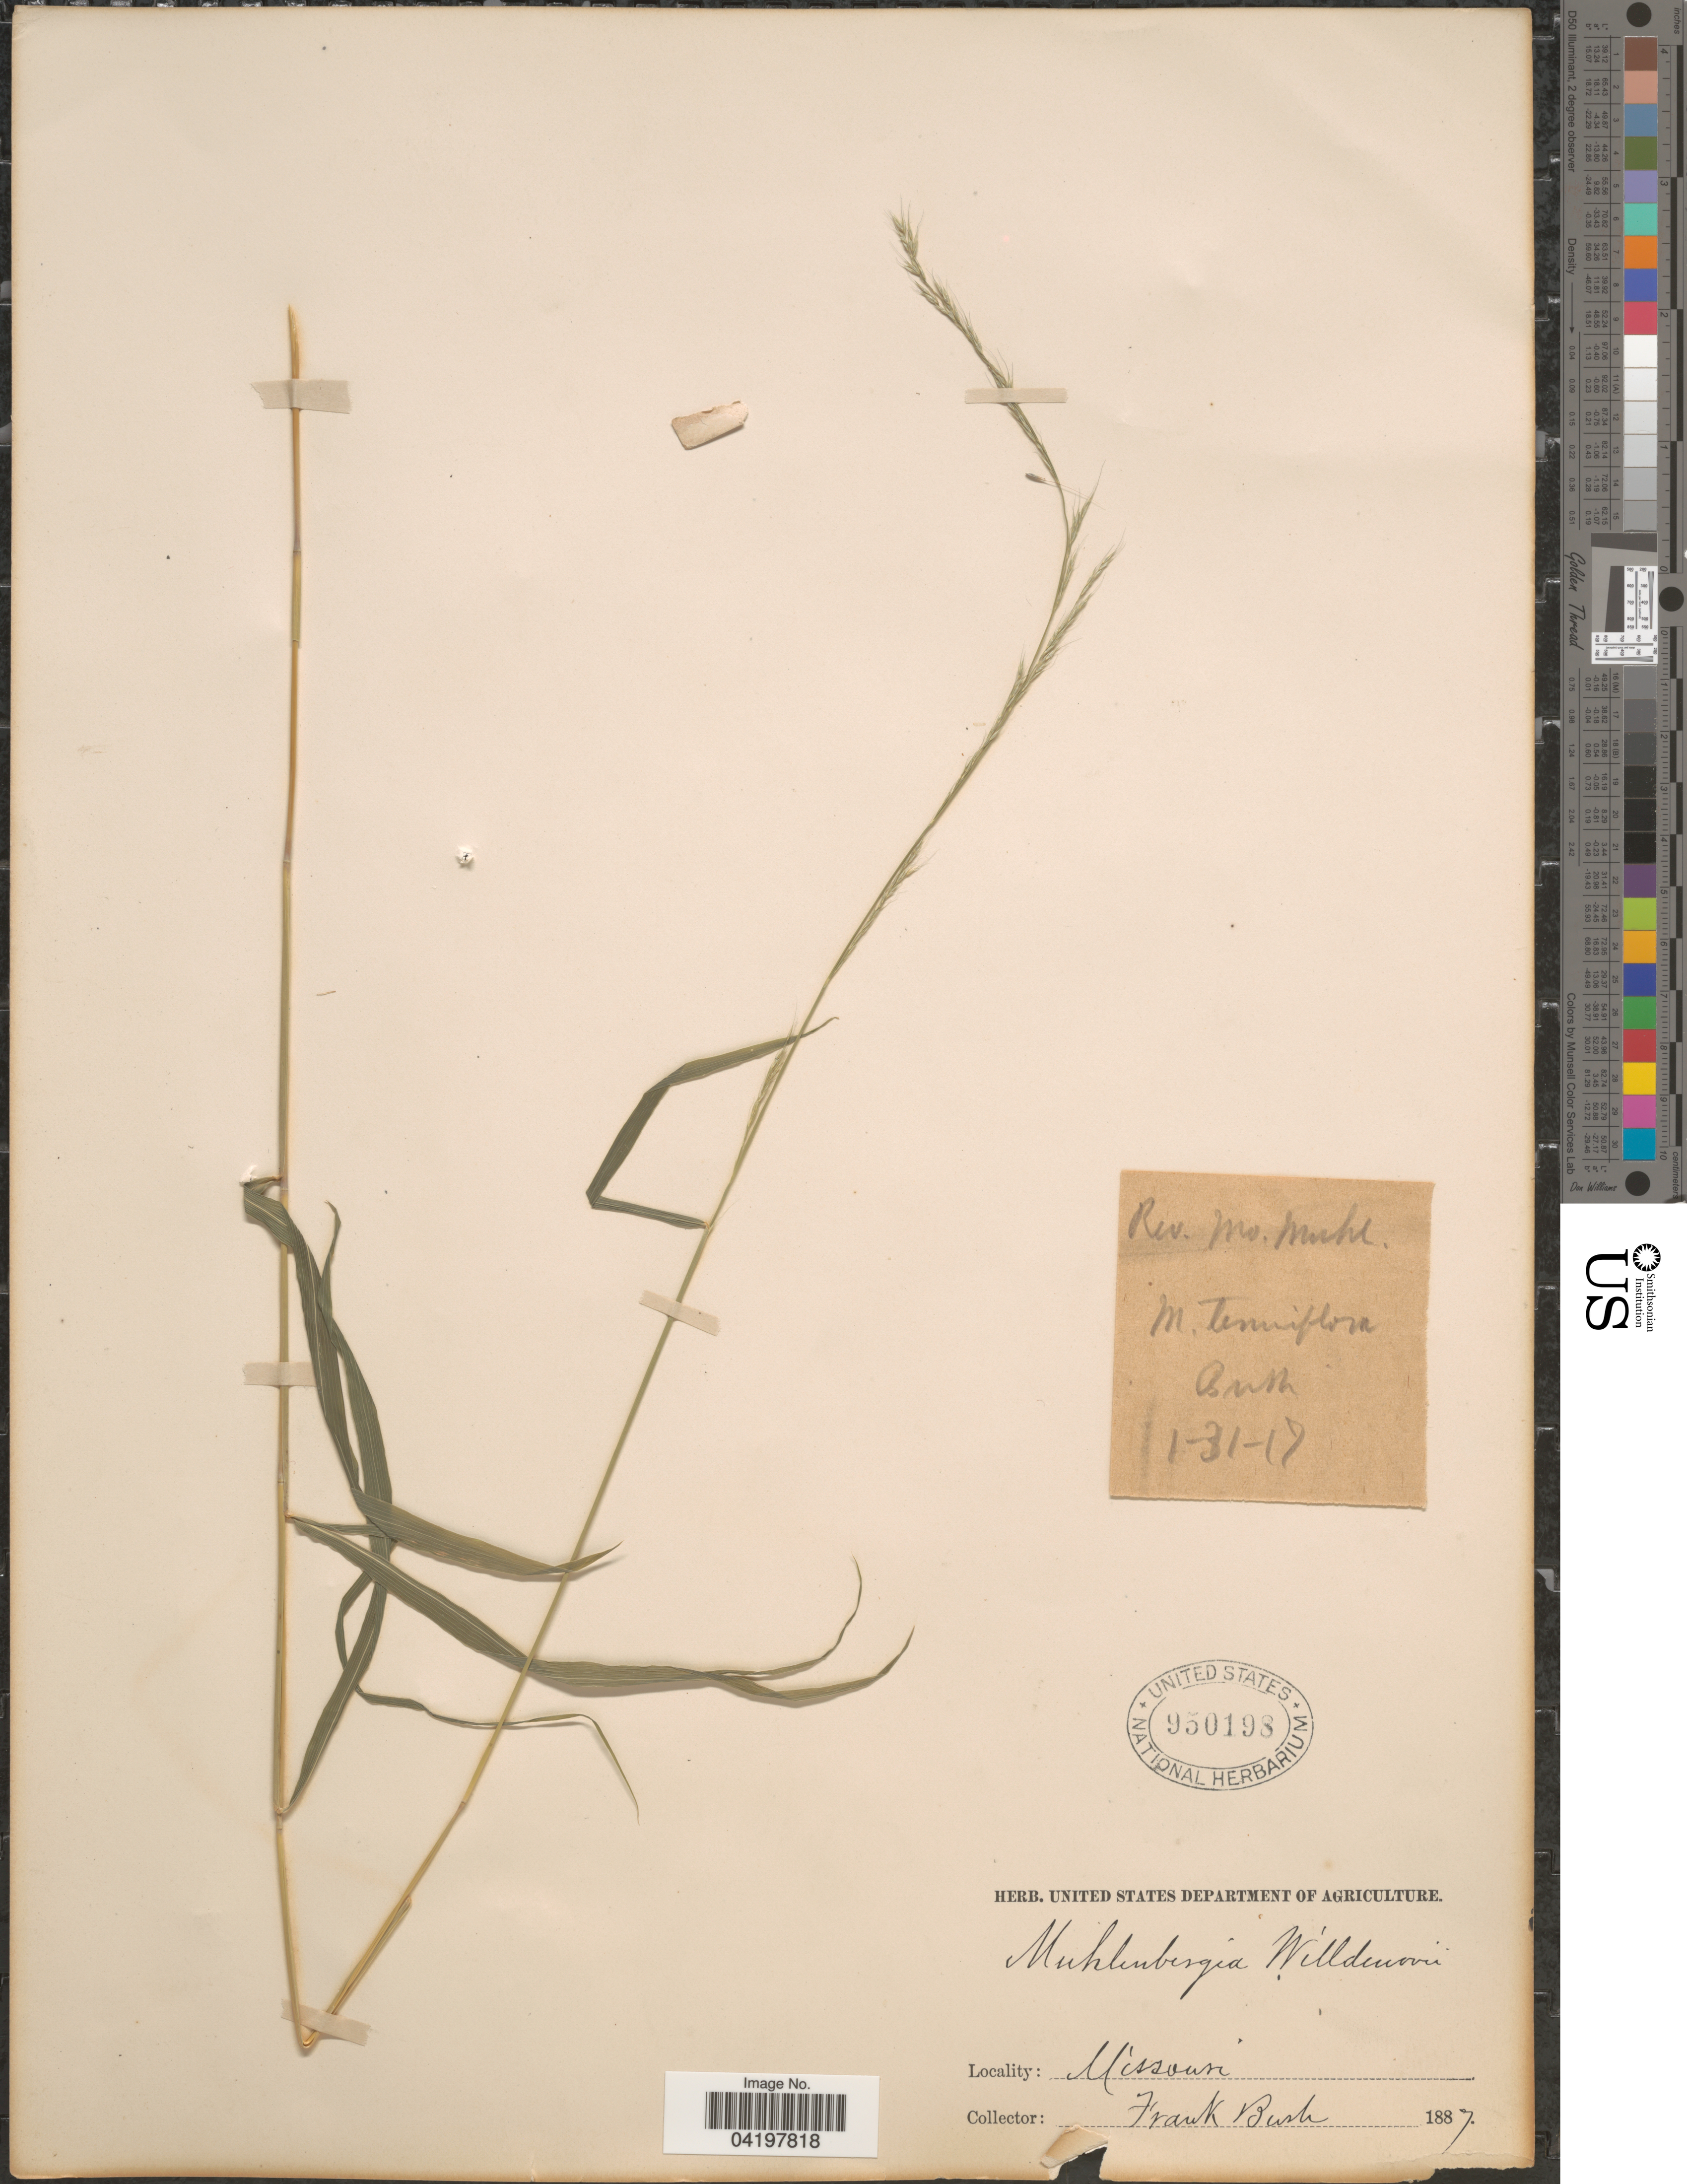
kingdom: Plantae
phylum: Tracheophyta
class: Liliopsida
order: Poales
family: Poaceae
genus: Muhlenbergia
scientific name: Muhlenbergia tenuiflora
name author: (Willd.) Britton, Stearns & Poggenb.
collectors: F. Bush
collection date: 1887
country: United States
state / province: Missouri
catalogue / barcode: US 950198